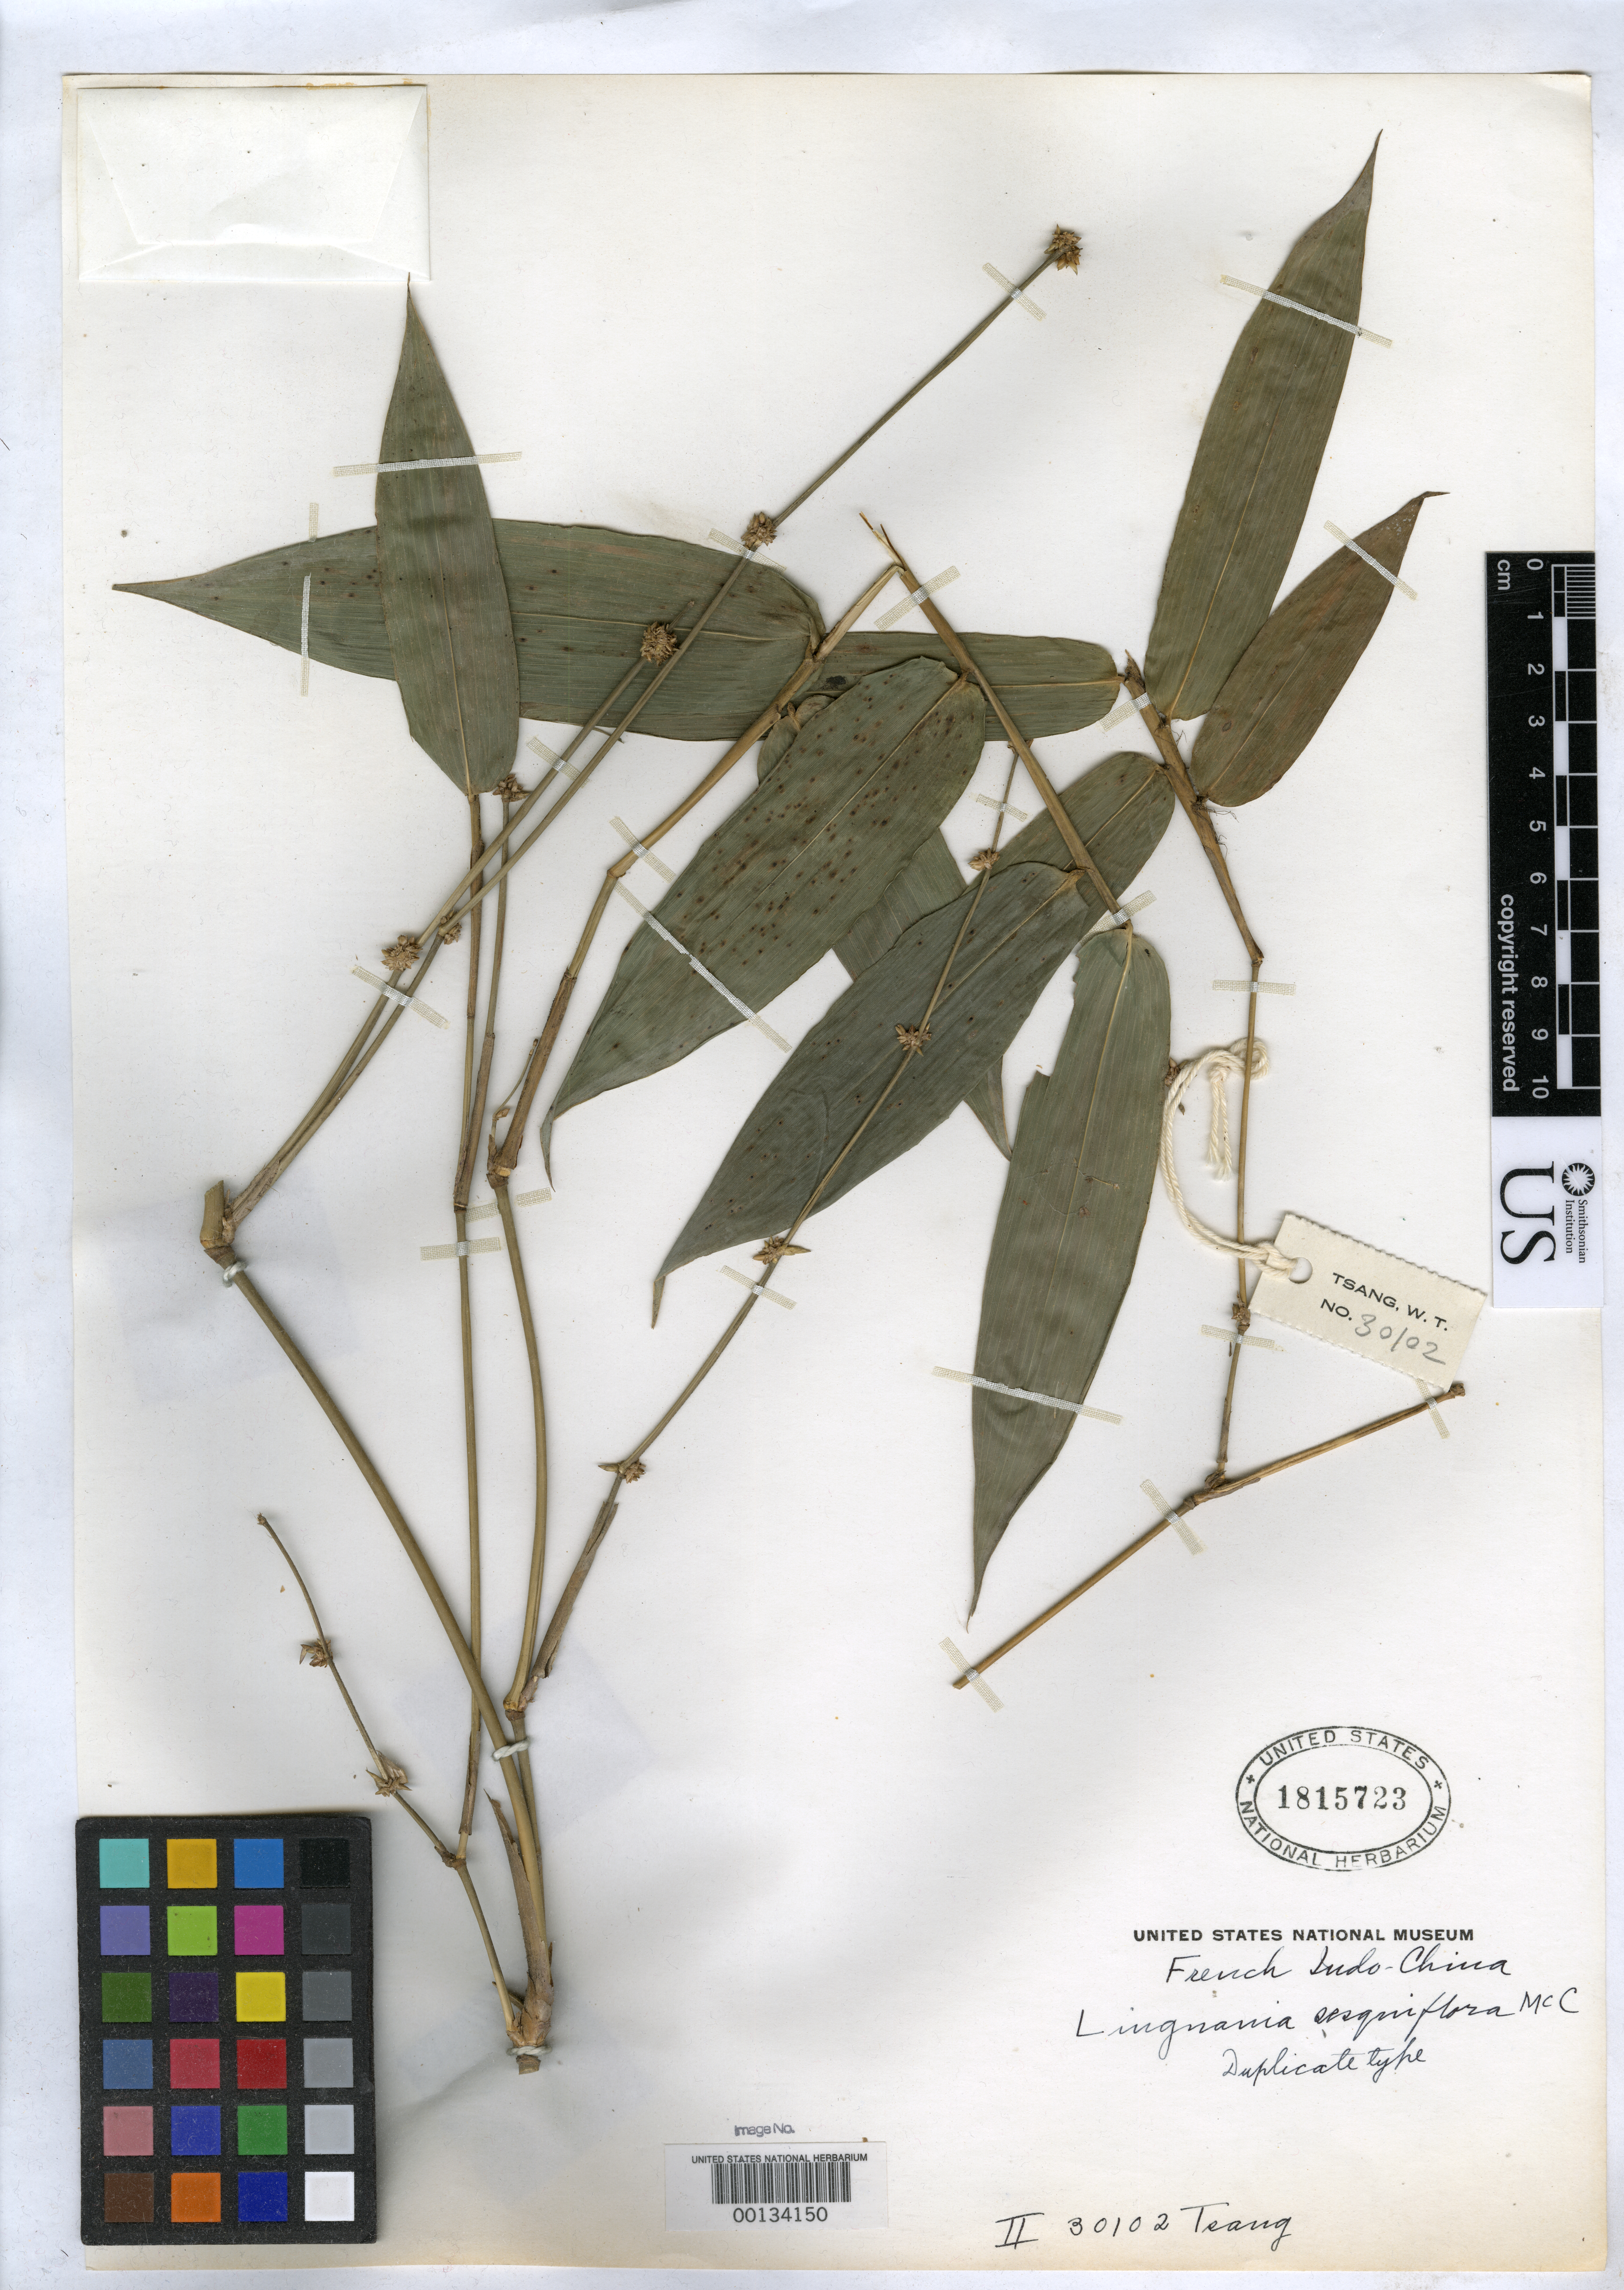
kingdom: Plantae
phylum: Tracheophyta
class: Liliopsida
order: Poales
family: Poaceae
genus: Lingnania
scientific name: Lingnania sesquiflora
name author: McClure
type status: Isotype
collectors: W. T. Tsang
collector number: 30102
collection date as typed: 30 Jun 1940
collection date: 1940-06-30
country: Vietnam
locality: Lung Waan, Sai Wang Mo Shan, Tonkin.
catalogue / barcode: US 1815723